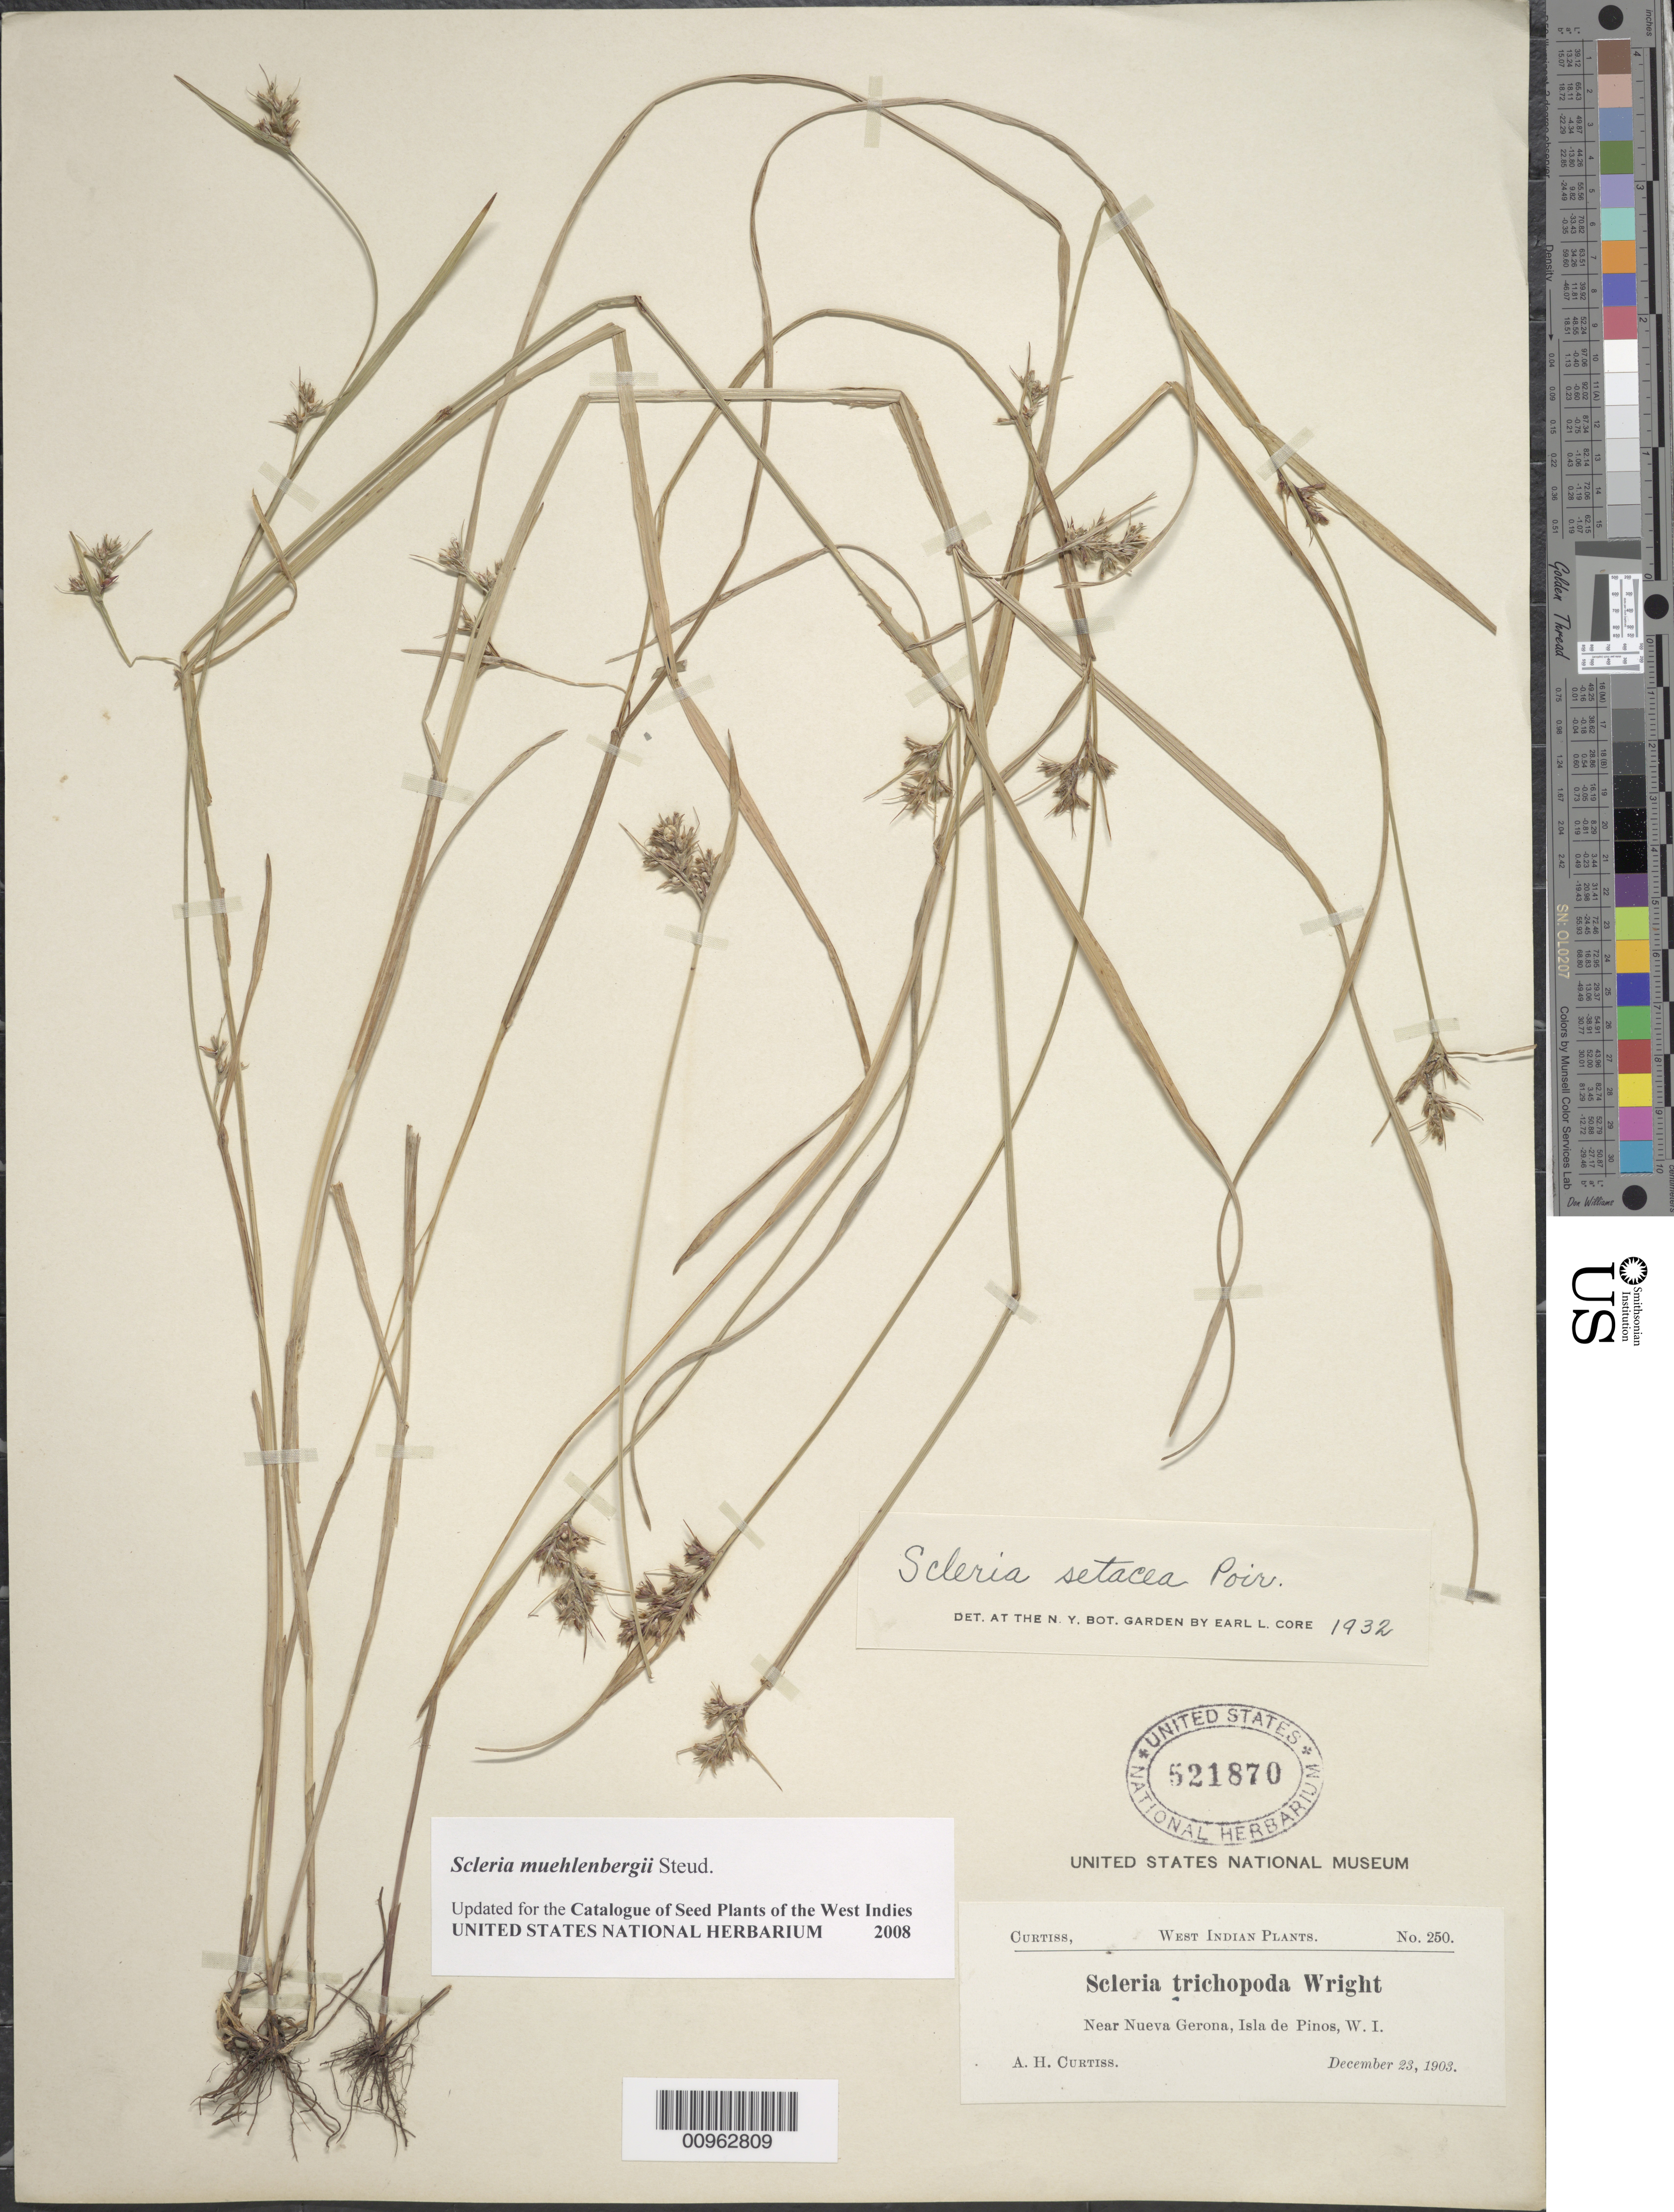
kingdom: Plantae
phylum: Tracheophyta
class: Liliopsida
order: Poales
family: Cyperaceae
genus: Scleria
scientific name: Scleria muehlenbergii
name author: Steud.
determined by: Strong, M. T., (US), Smithsonian Institution - National Museum of Natural History (UNITED STATES)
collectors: A. H. Curtiss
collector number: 250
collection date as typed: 23 Dec 1903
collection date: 1903-12-23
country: Cuba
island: Isla de la Juventud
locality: Isle of Pines, Near Nueva Gerona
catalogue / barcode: US 521870